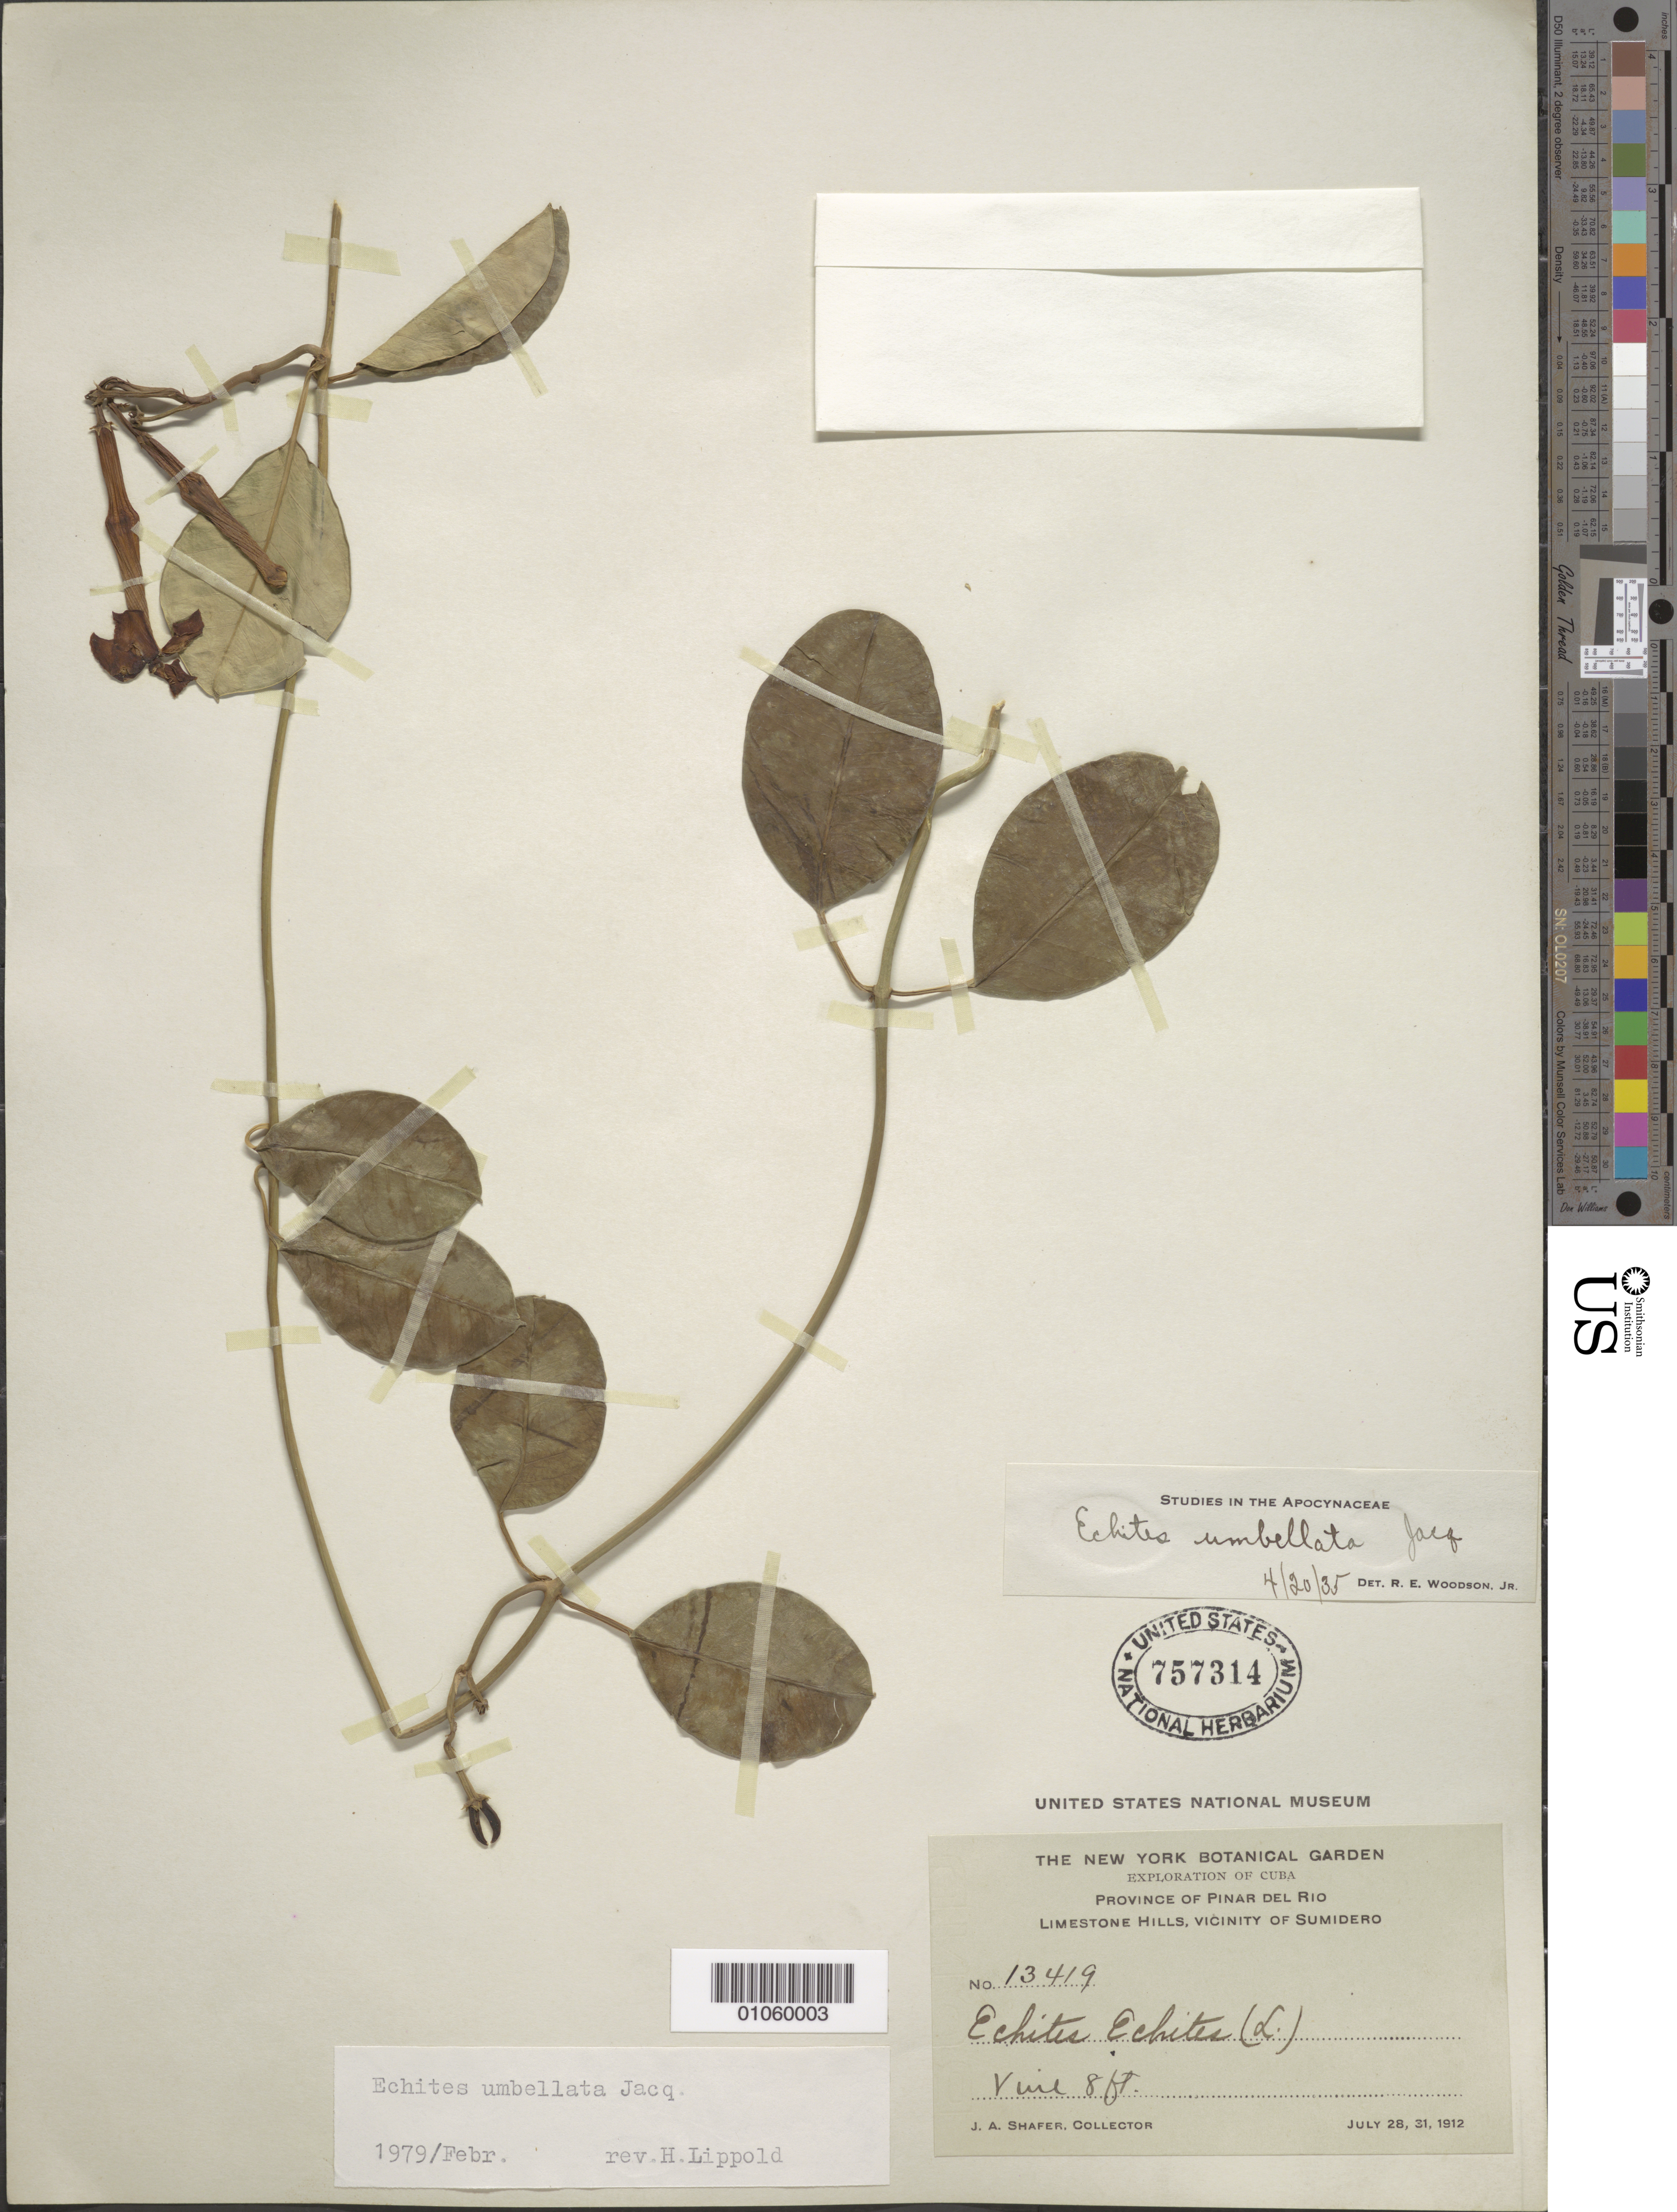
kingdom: Plantae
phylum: Tracheophyta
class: Magnoliopsida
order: Gentianales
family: Apocynaceae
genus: Echites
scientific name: Echites umbellatus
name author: Jacq.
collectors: J. A. Shafer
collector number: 13419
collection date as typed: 28 Jul 1912 and 31 Jul 1912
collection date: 1912-07-28,1912-07-31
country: Cuba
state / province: Pinar del Rio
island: Cuba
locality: Hills, vicinity of Sumidero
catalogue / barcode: US 757314